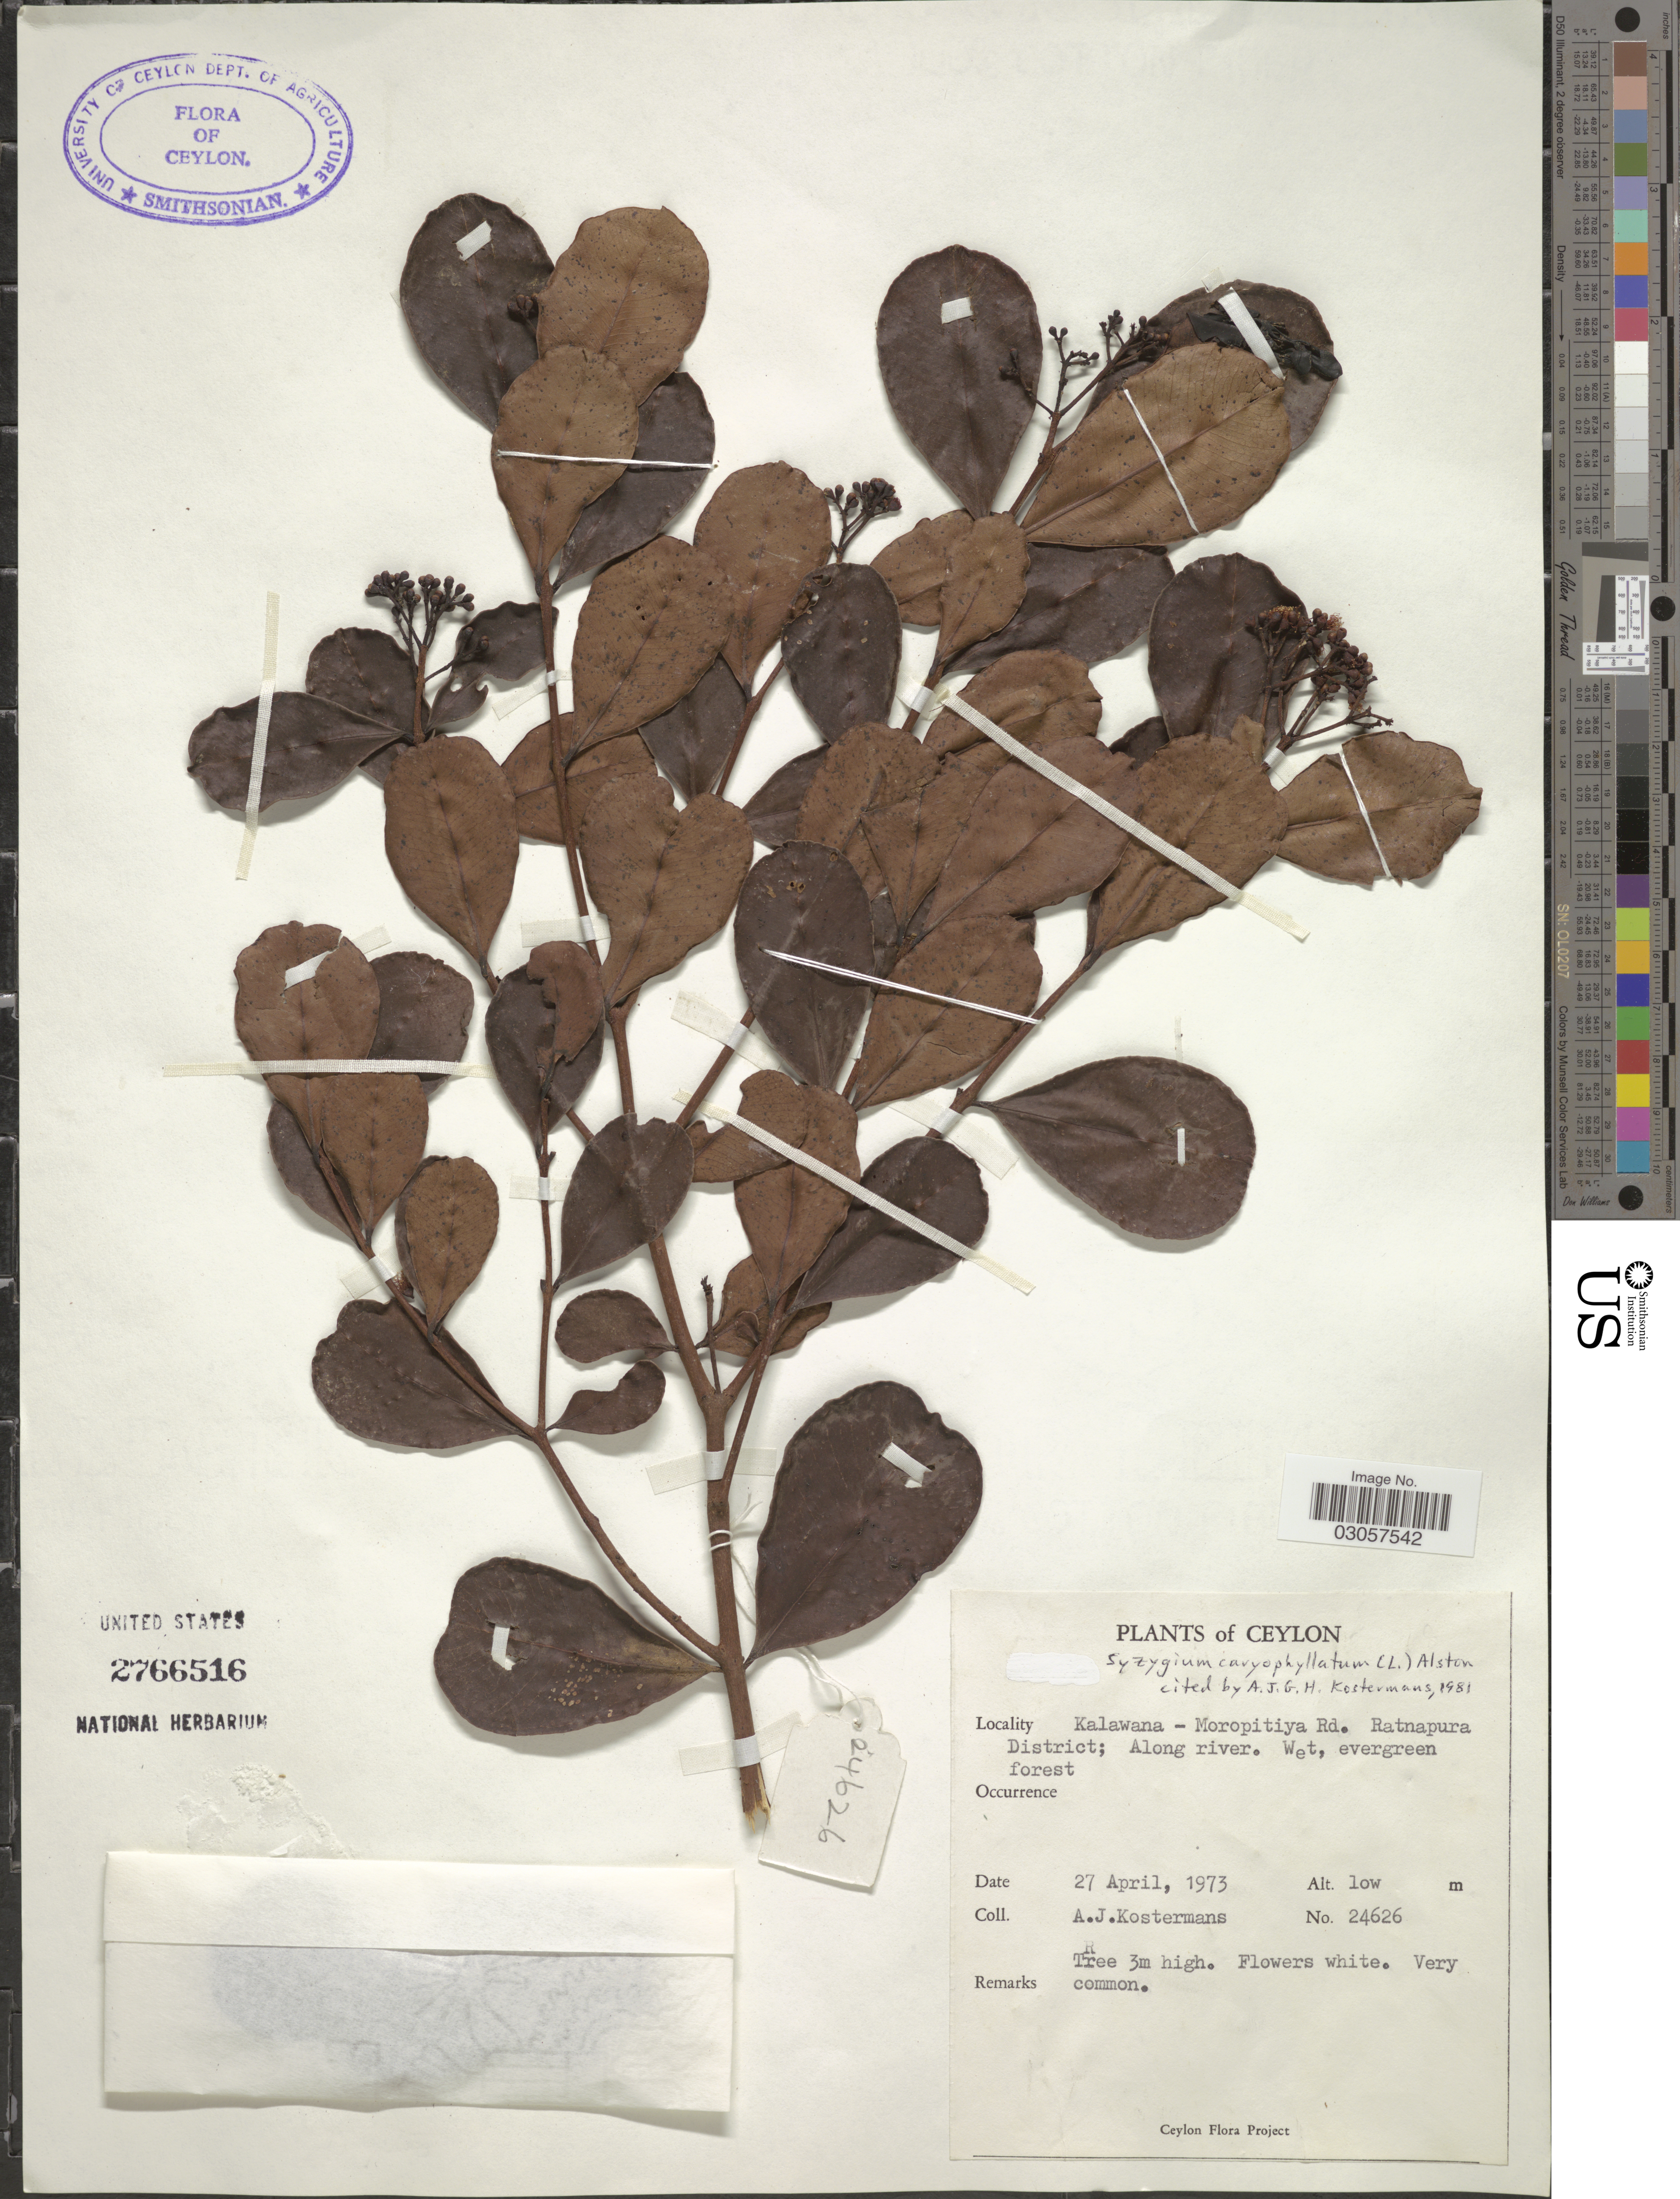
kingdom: Plantae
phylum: Tracheophyta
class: Magnoliopsida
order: Myrtales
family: Myrtaceae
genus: Syzygium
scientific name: Syzygium caryophyllatum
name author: (L.) Alston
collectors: A. J. G. Kostermans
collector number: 24626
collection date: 1973-04-27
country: Sri Lanka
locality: Ceylon, Kalawana - Moropitiya Rd., Ratnapura District; Along river.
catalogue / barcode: US 2766516